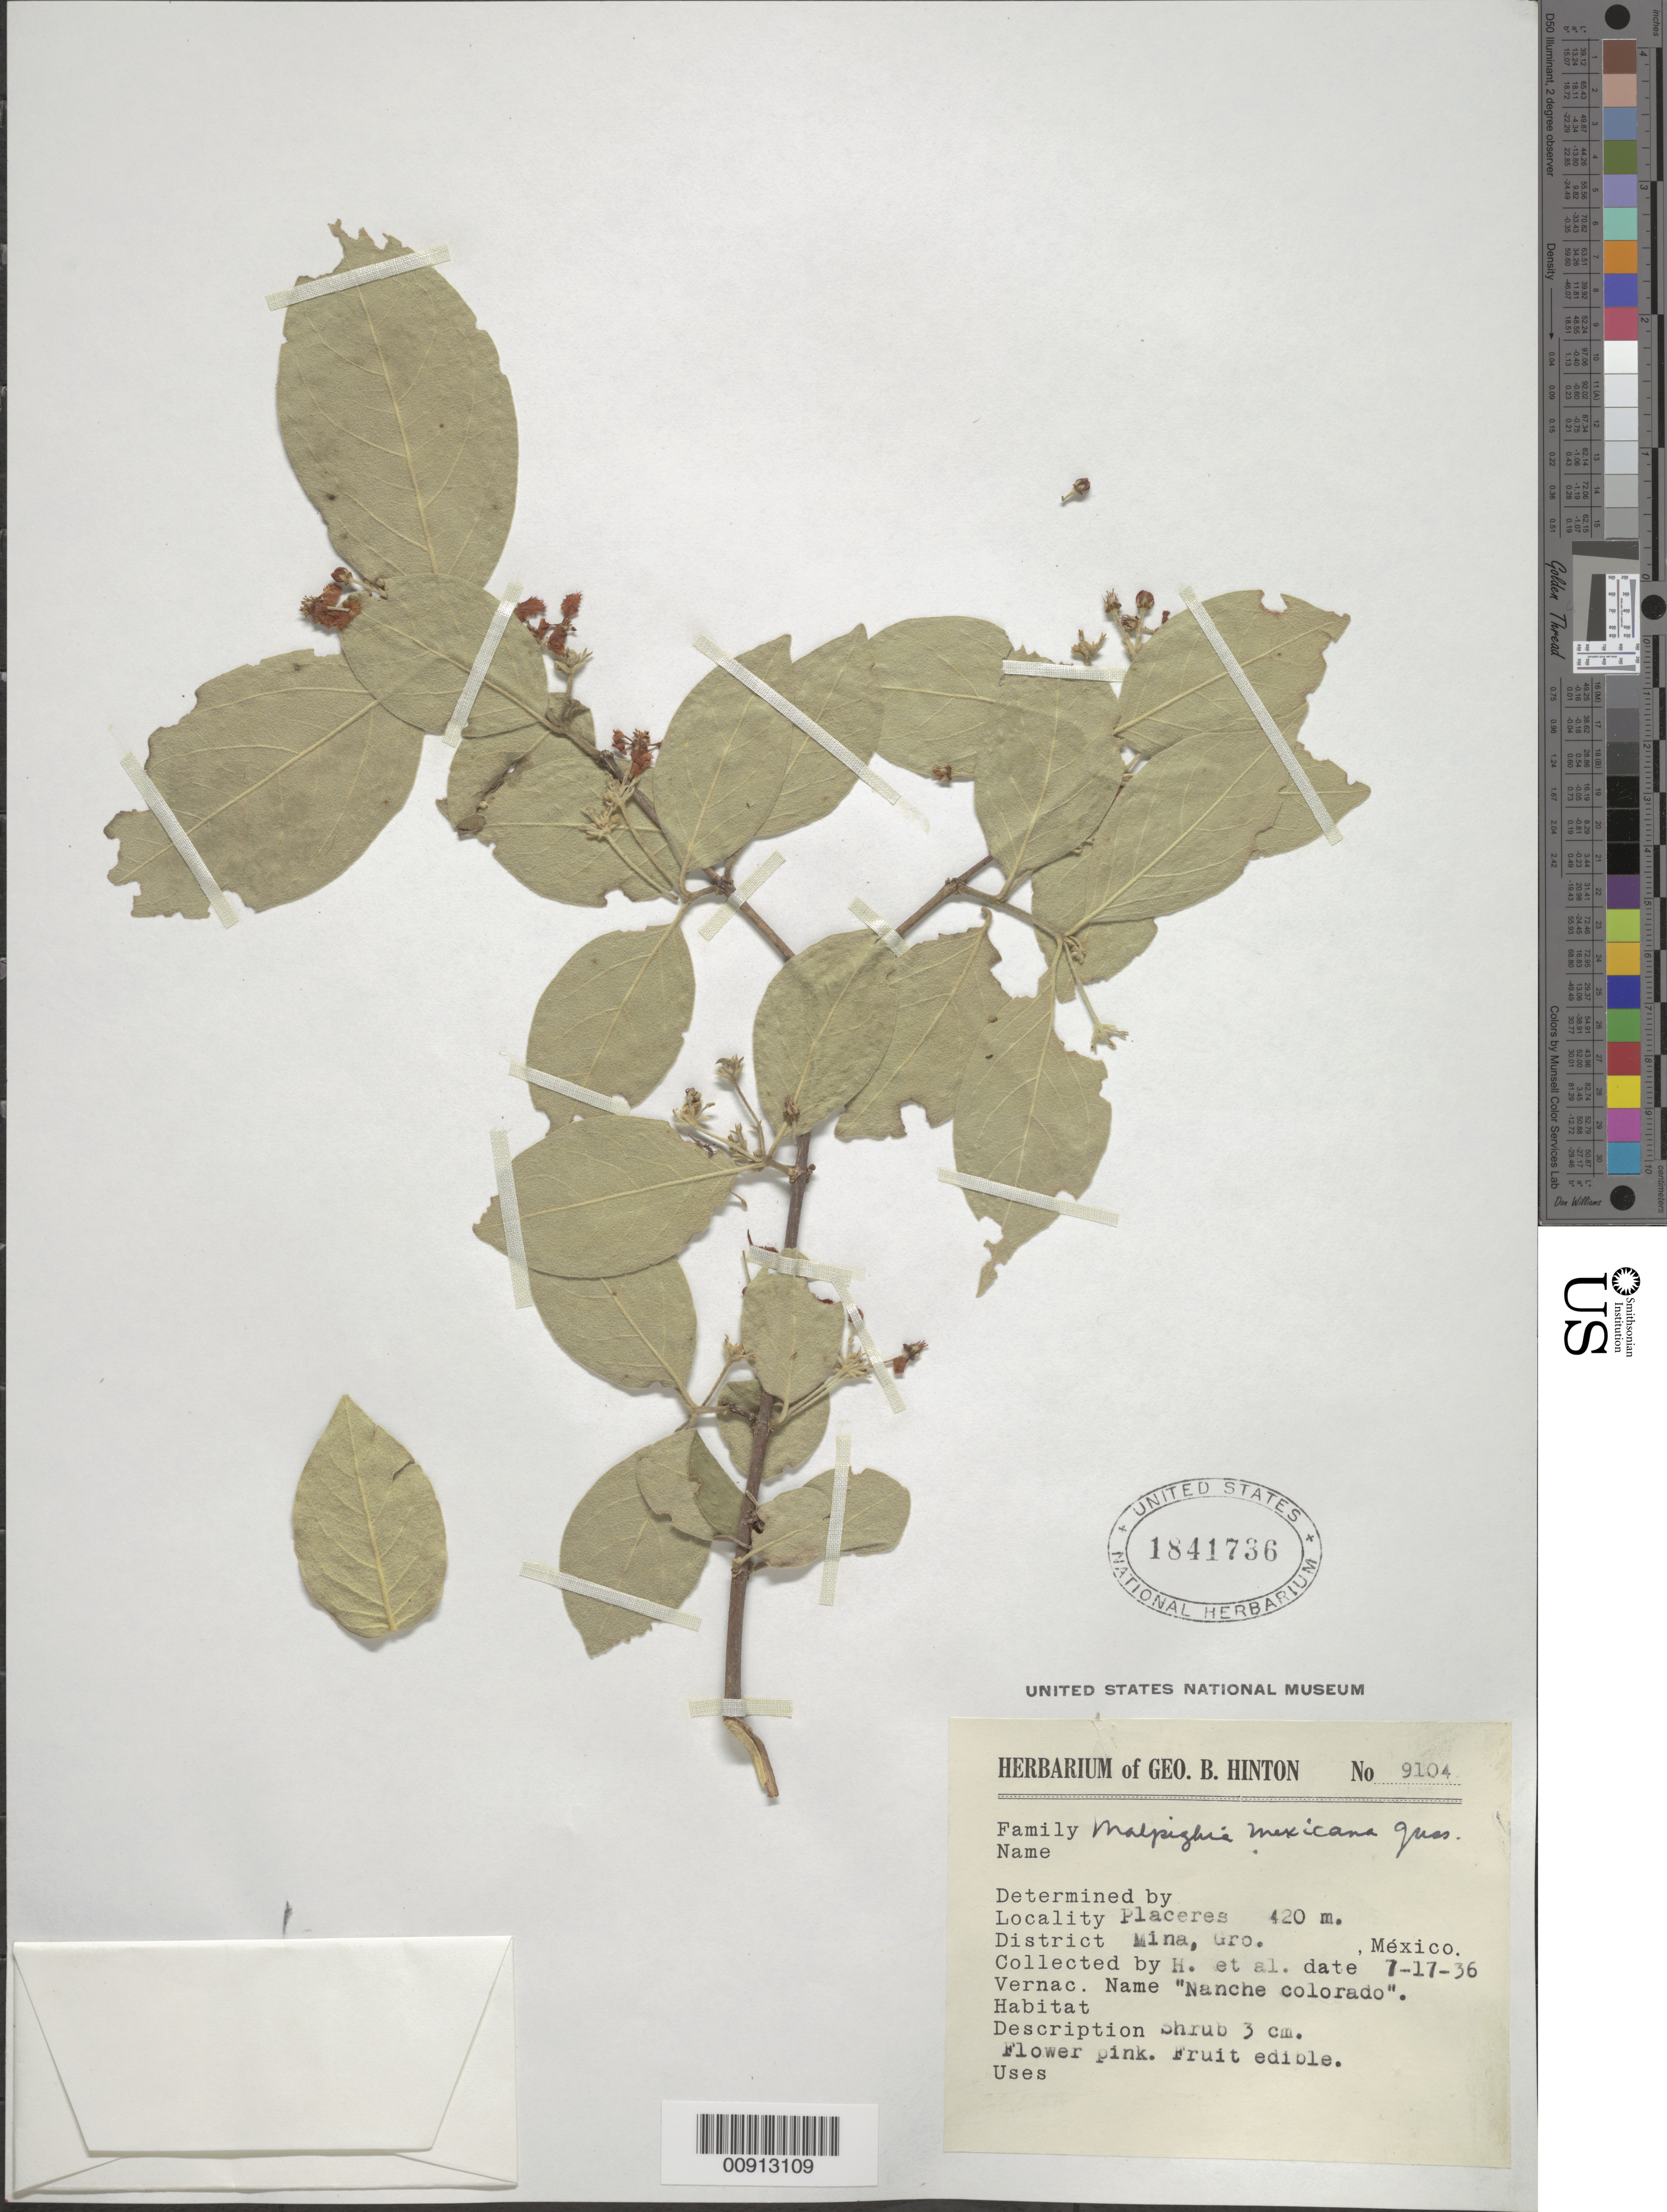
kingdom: Plantae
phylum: Tracheophyta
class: Magnoliopsida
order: Malpighiales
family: Malpighiaceae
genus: Malpighia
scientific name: Malpighia mexicana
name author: A. Juss.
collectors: G. B. Hinton & et al.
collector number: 9104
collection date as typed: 17 Jul 1936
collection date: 1936-07-17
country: Mexico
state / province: Guerrero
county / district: Mina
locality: Placeres, District Mina, Guerrero.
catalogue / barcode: US 1841736